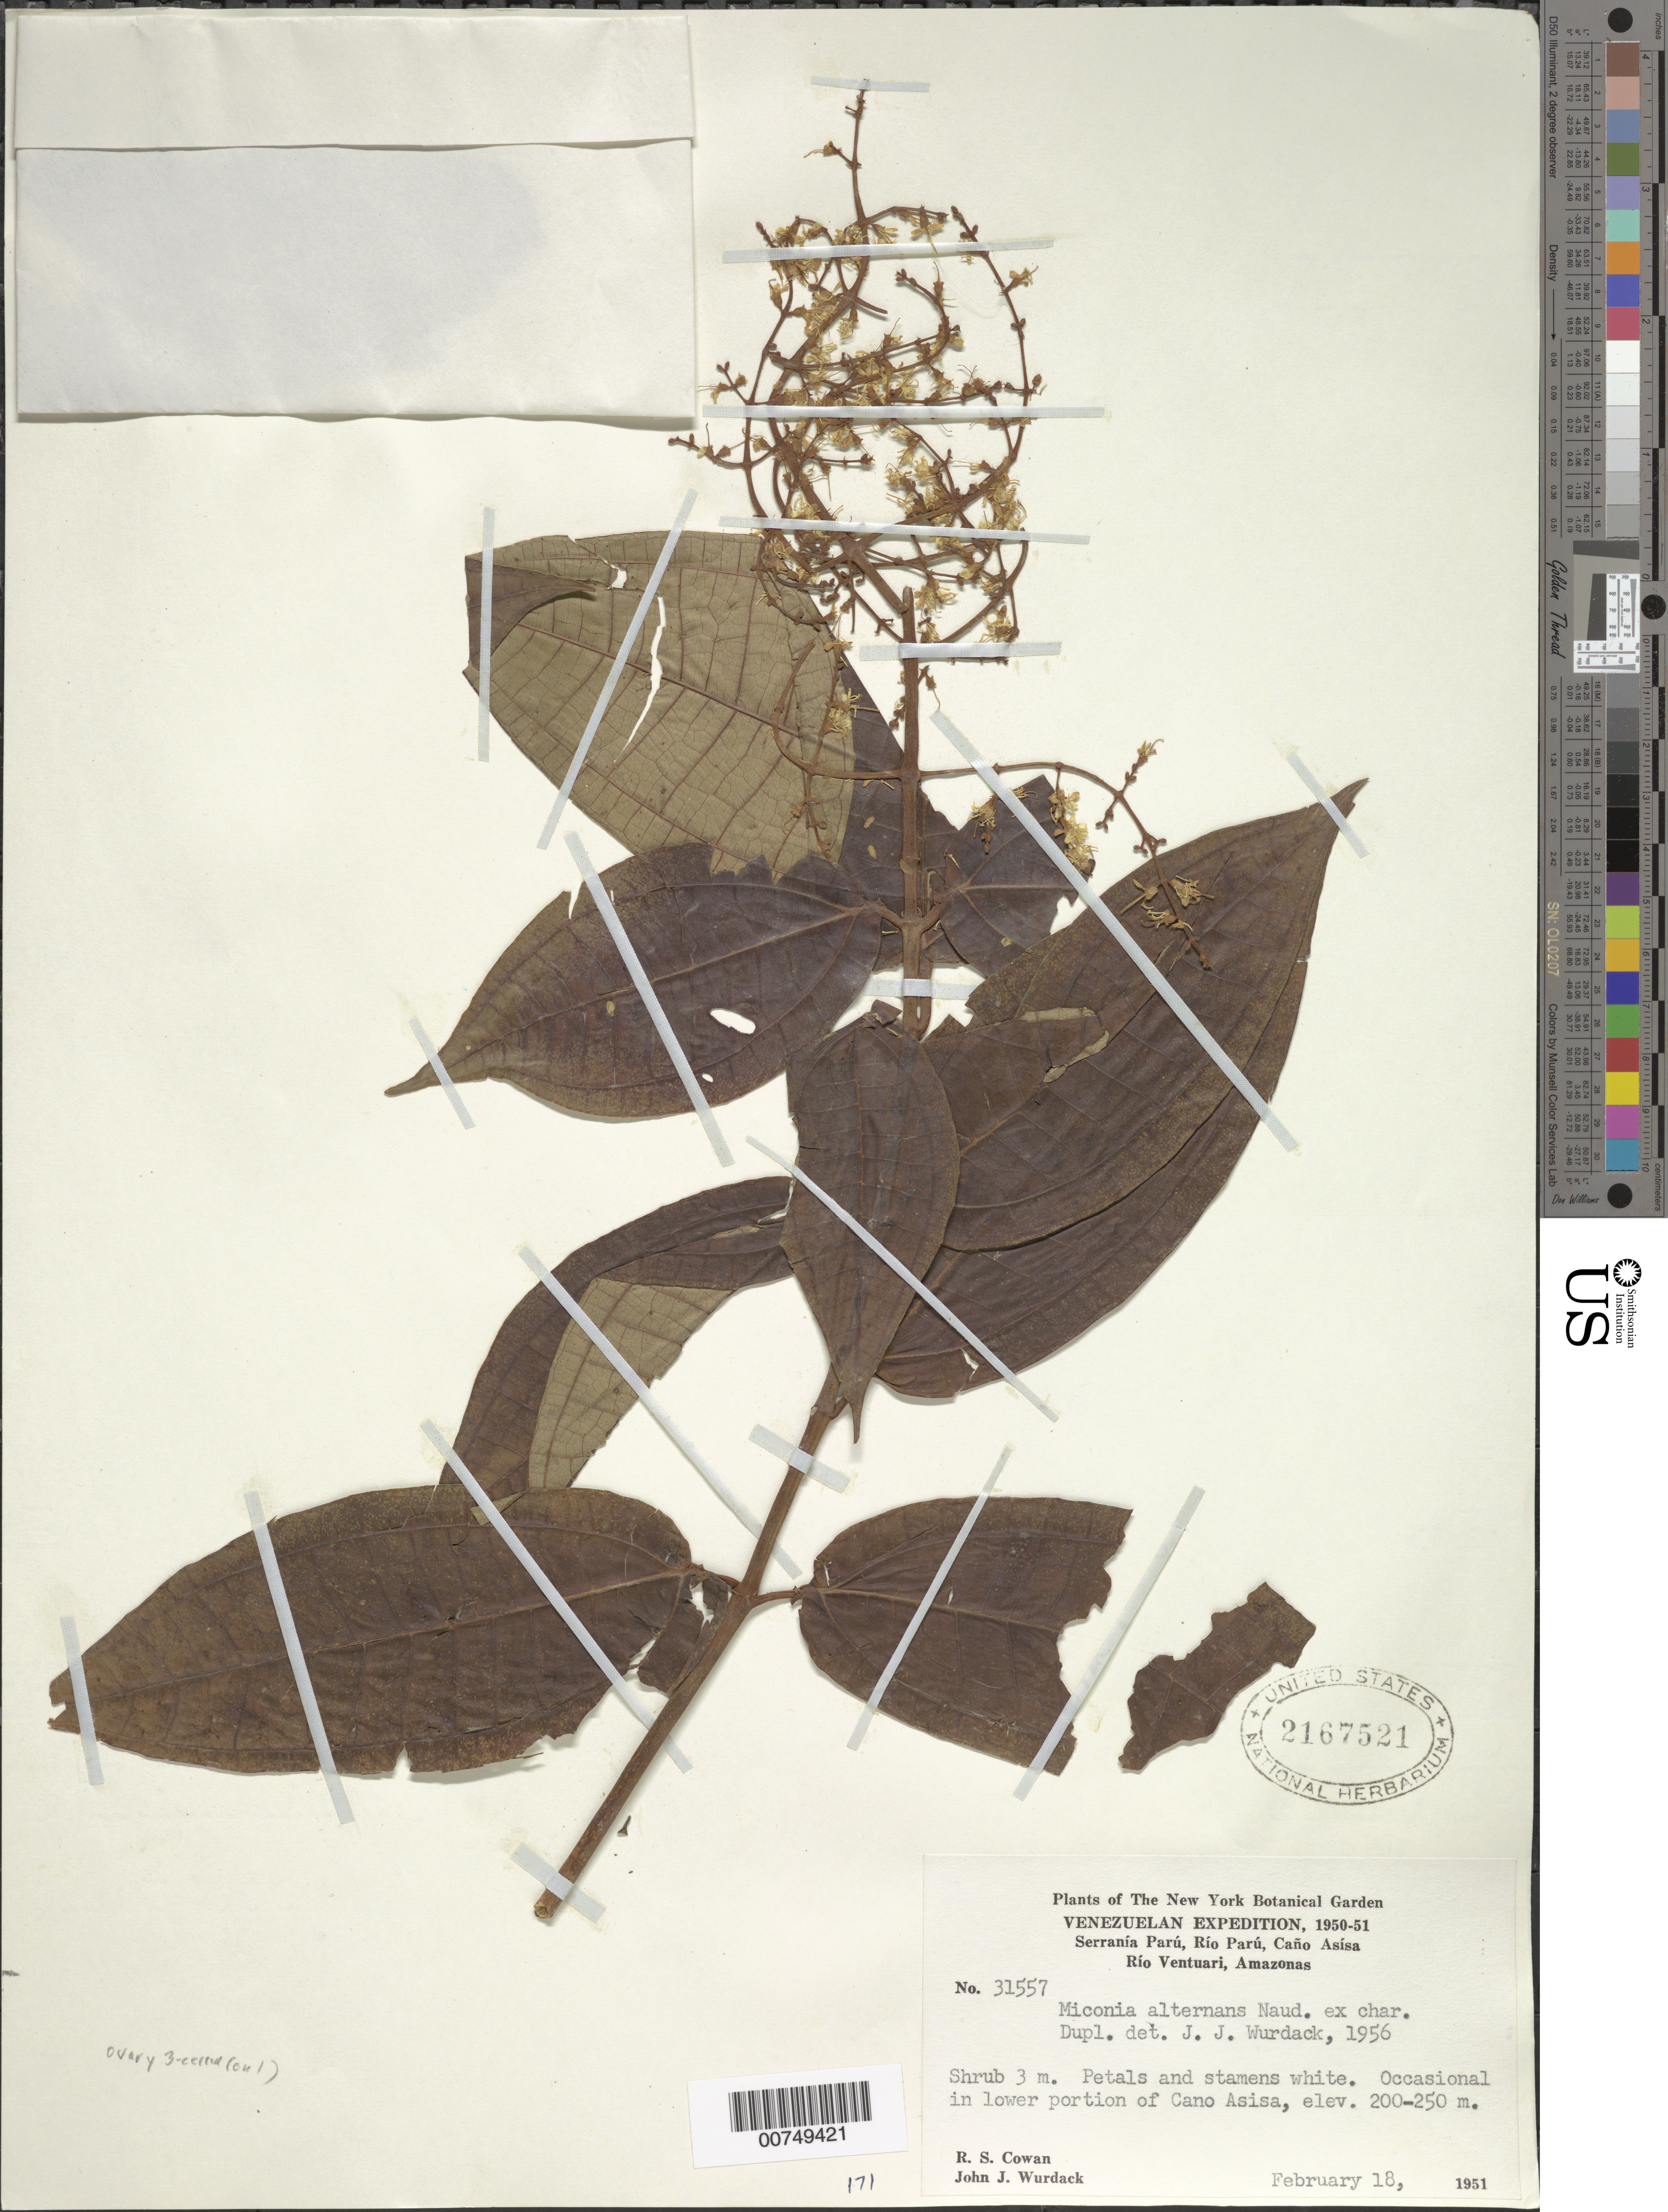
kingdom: Plantae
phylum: Tracheophyta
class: Magnoliopsida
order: Myrtales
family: Melastomataceae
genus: Miconia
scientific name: Miconia alternans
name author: Naudin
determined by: Wurdack, John J., (US), US (UNITED STATES)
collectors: R. S. Cowan & J. J. Wurdack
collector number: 31557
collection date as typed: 18-Feb-51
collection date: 1951-02-18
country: Venezuela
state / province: Amazonas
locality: Río Parú, Caño Asisa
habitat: Lower portion of cano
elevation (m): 200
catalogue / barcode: US 2167521